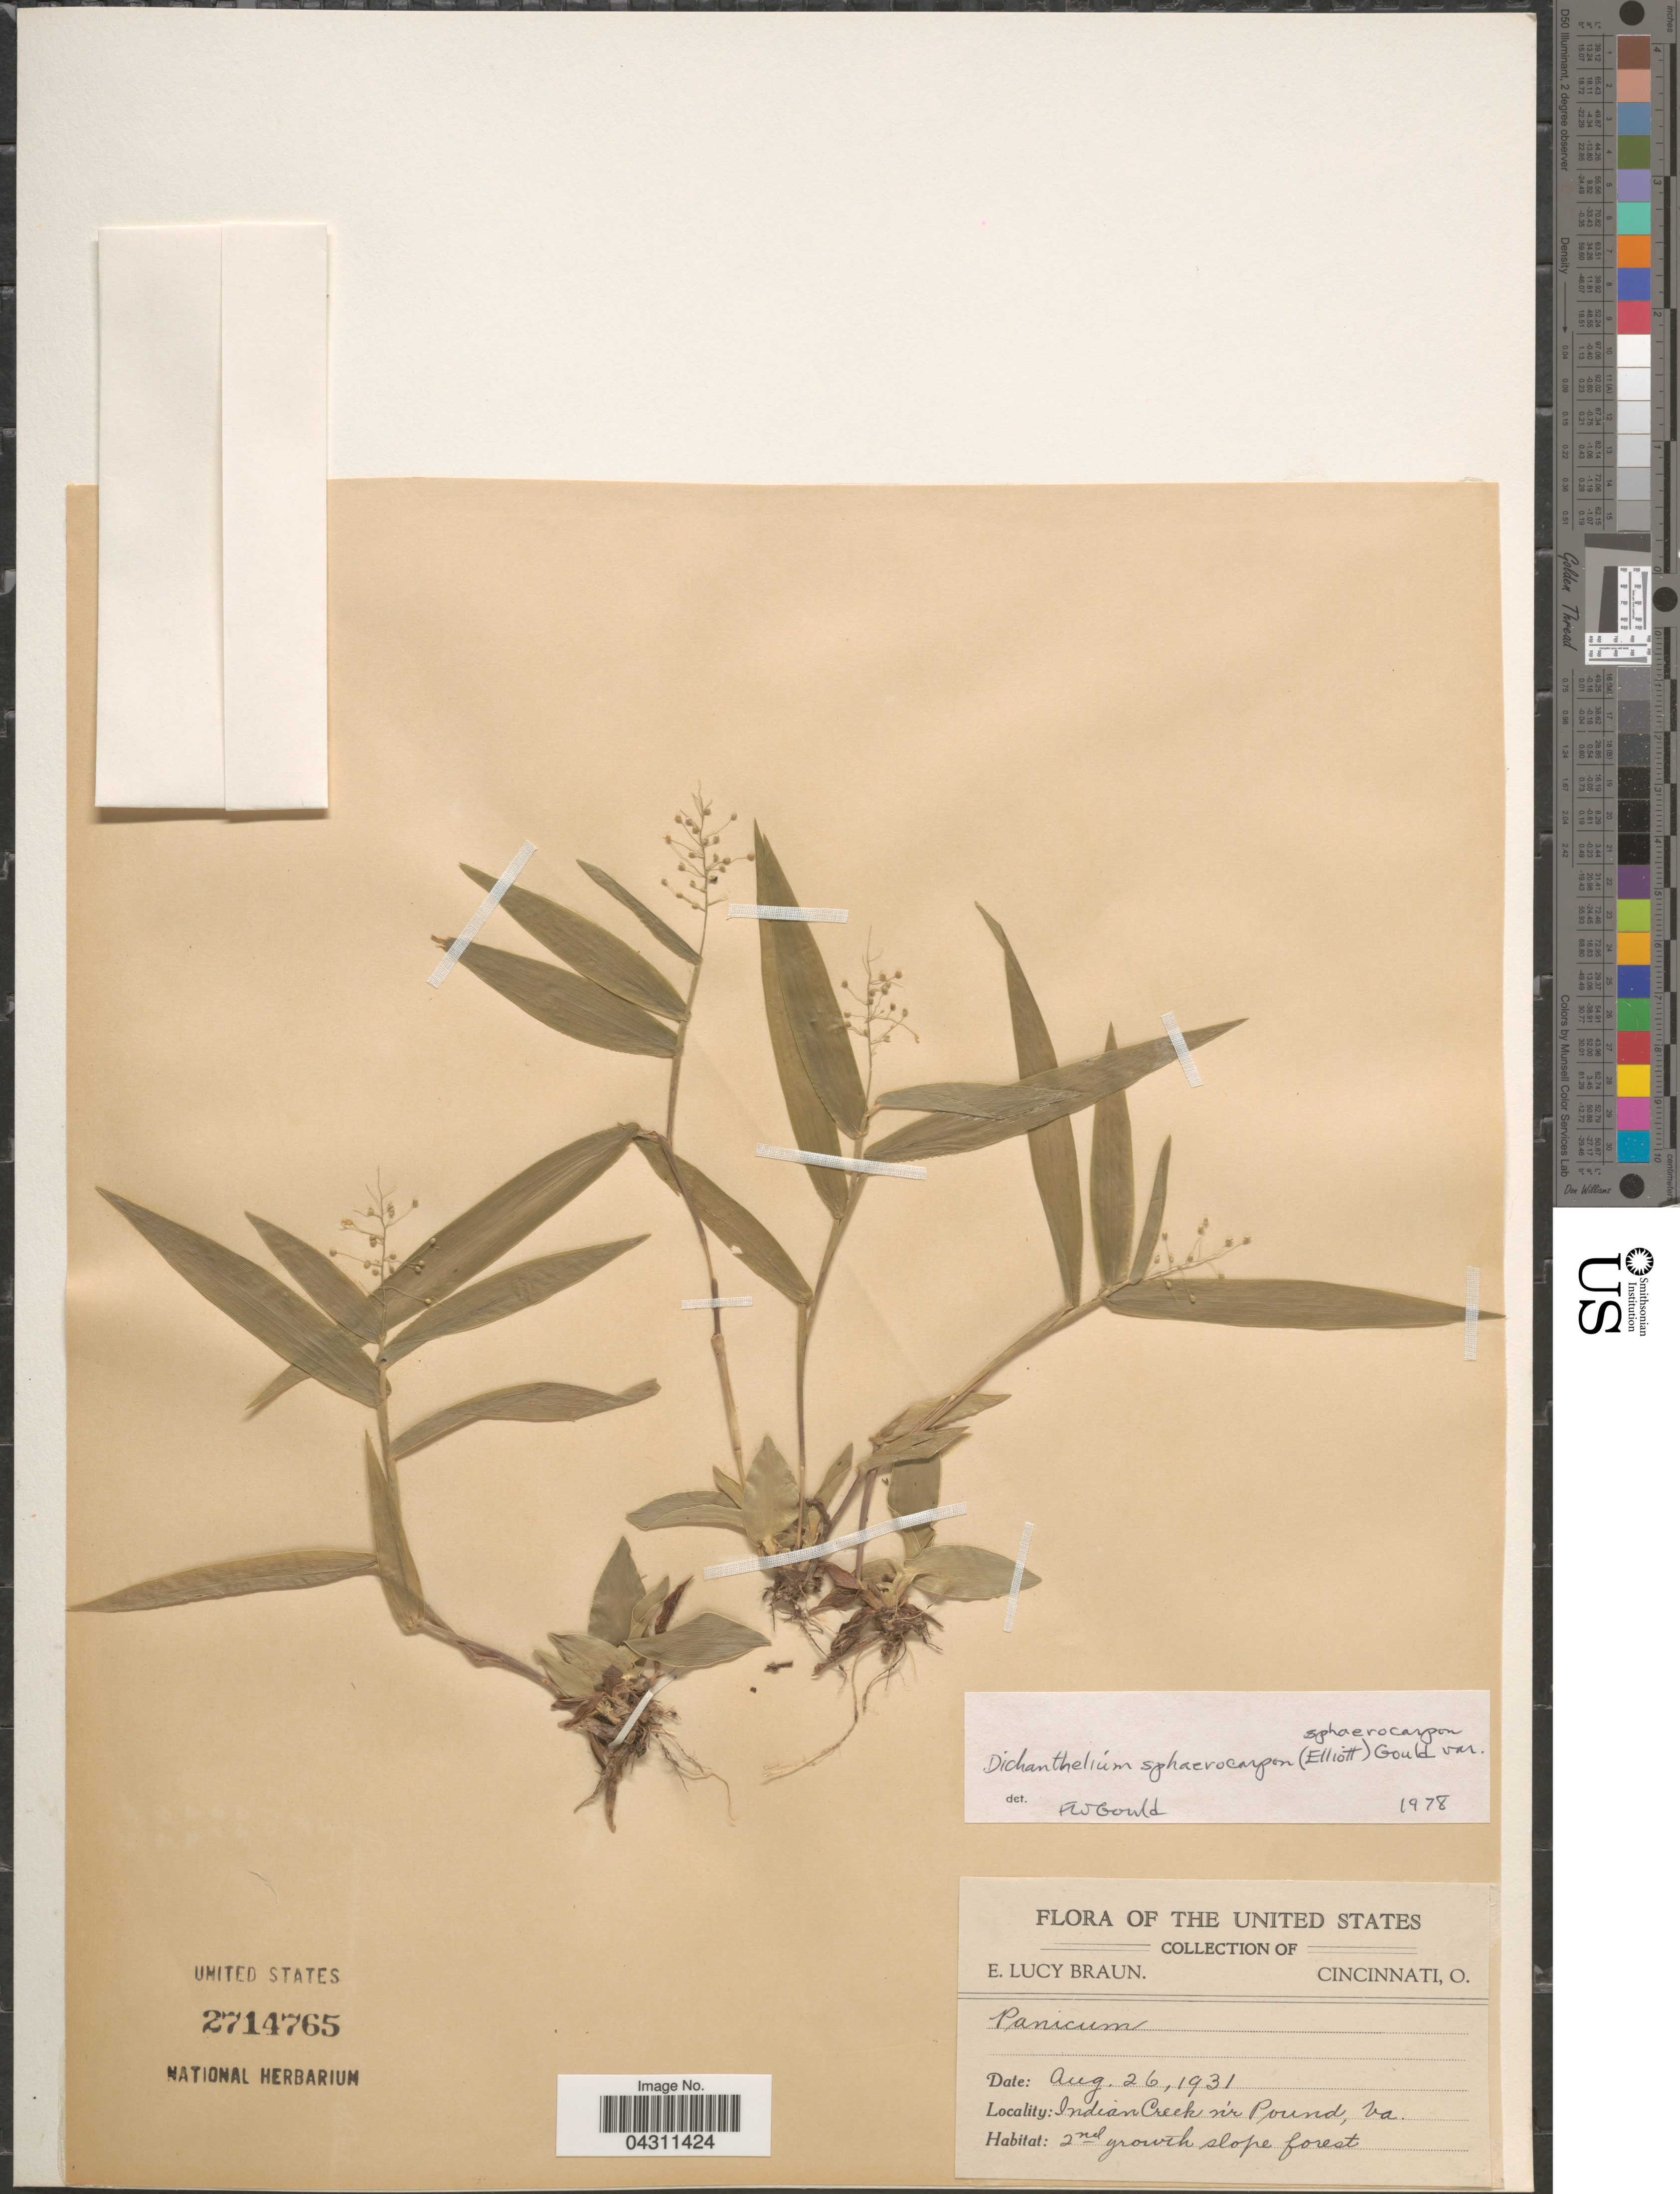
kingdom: Plantae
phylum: Tracheophyta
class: Liliopsida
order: Poales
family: Poaceae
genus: Dichanthelium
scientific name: Dichanthelium sphaerocarpon var. sphaerocarpon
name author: (Elliott) Gould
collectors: E. L. Braun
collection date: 1931-08-26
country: United States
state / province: Virginia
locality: Indian Creek nr Pound. 2nd growth slope forest.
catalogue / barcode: US 2714765